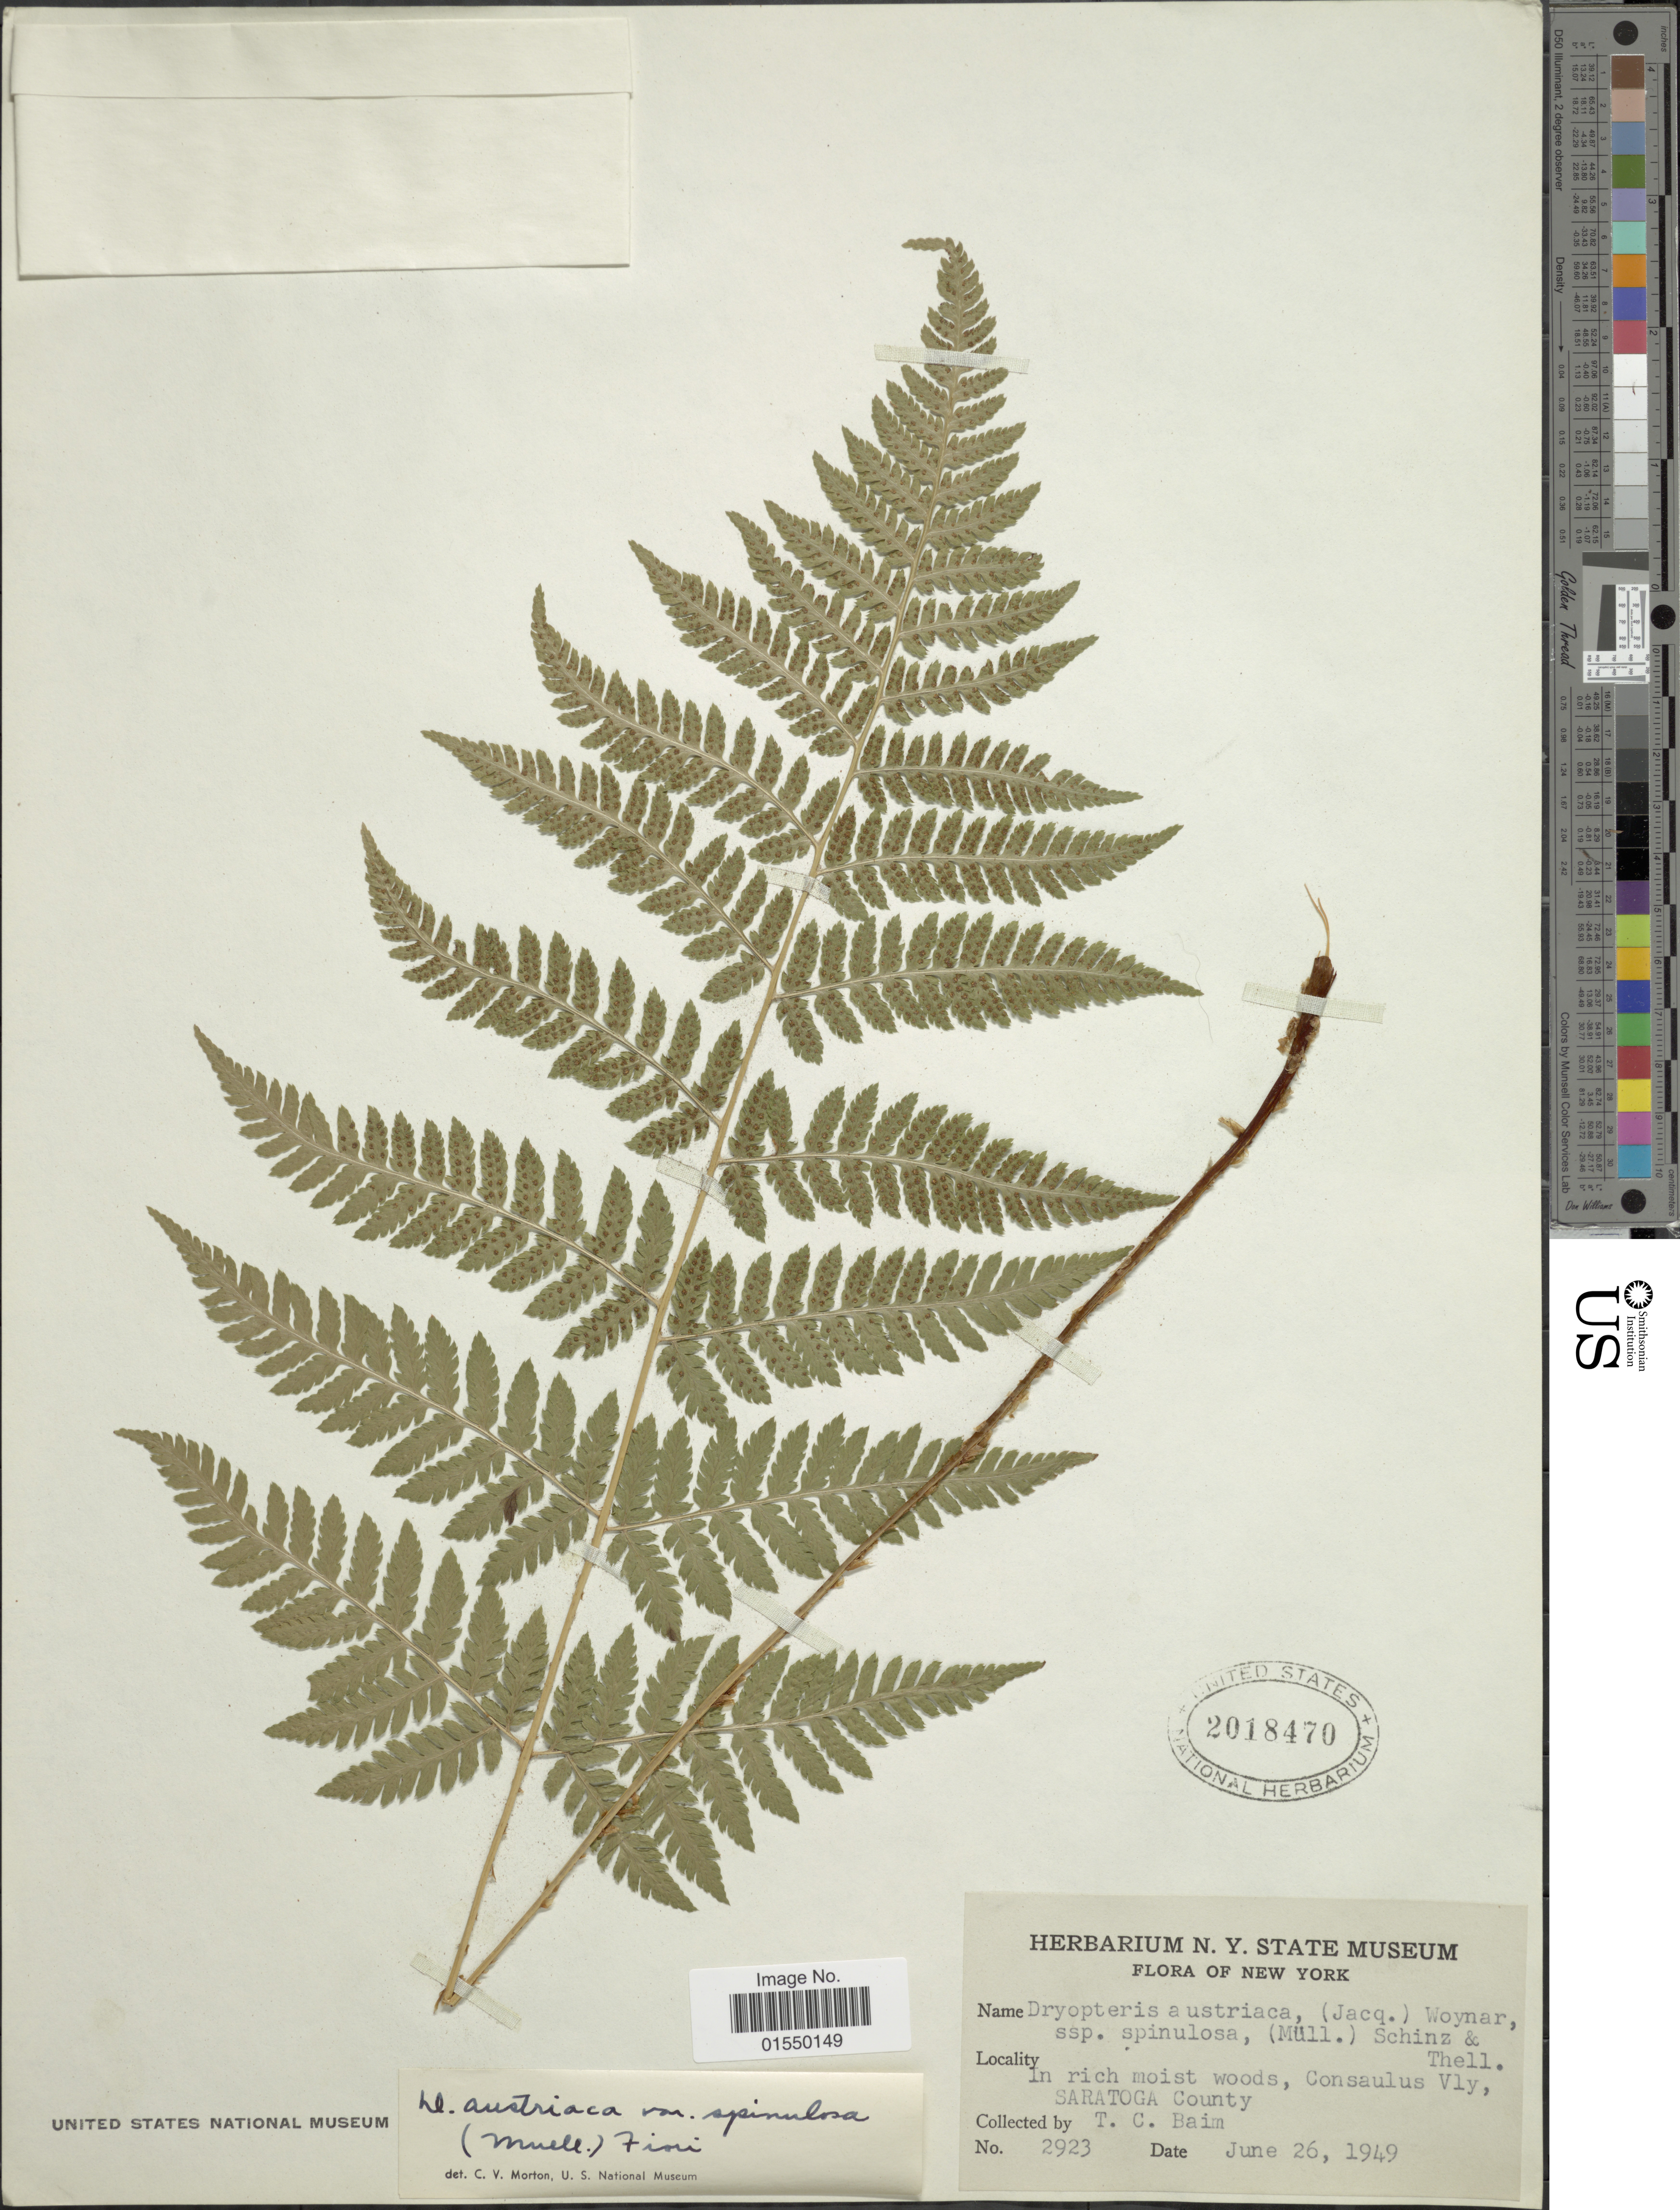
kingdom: Plantae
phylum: Tracheophyta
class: Polypodiopsida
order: Polypodiales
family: Dryopteridaceae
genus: Dryopteris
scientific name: Dryopteris carthusiana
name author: (Villars) H.P. Fuchs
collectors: T. Baim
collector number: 2923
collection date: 1949-06-26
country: United States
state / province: New York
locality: Consaulus Vly, Saratoga County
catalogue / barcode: US 2018470